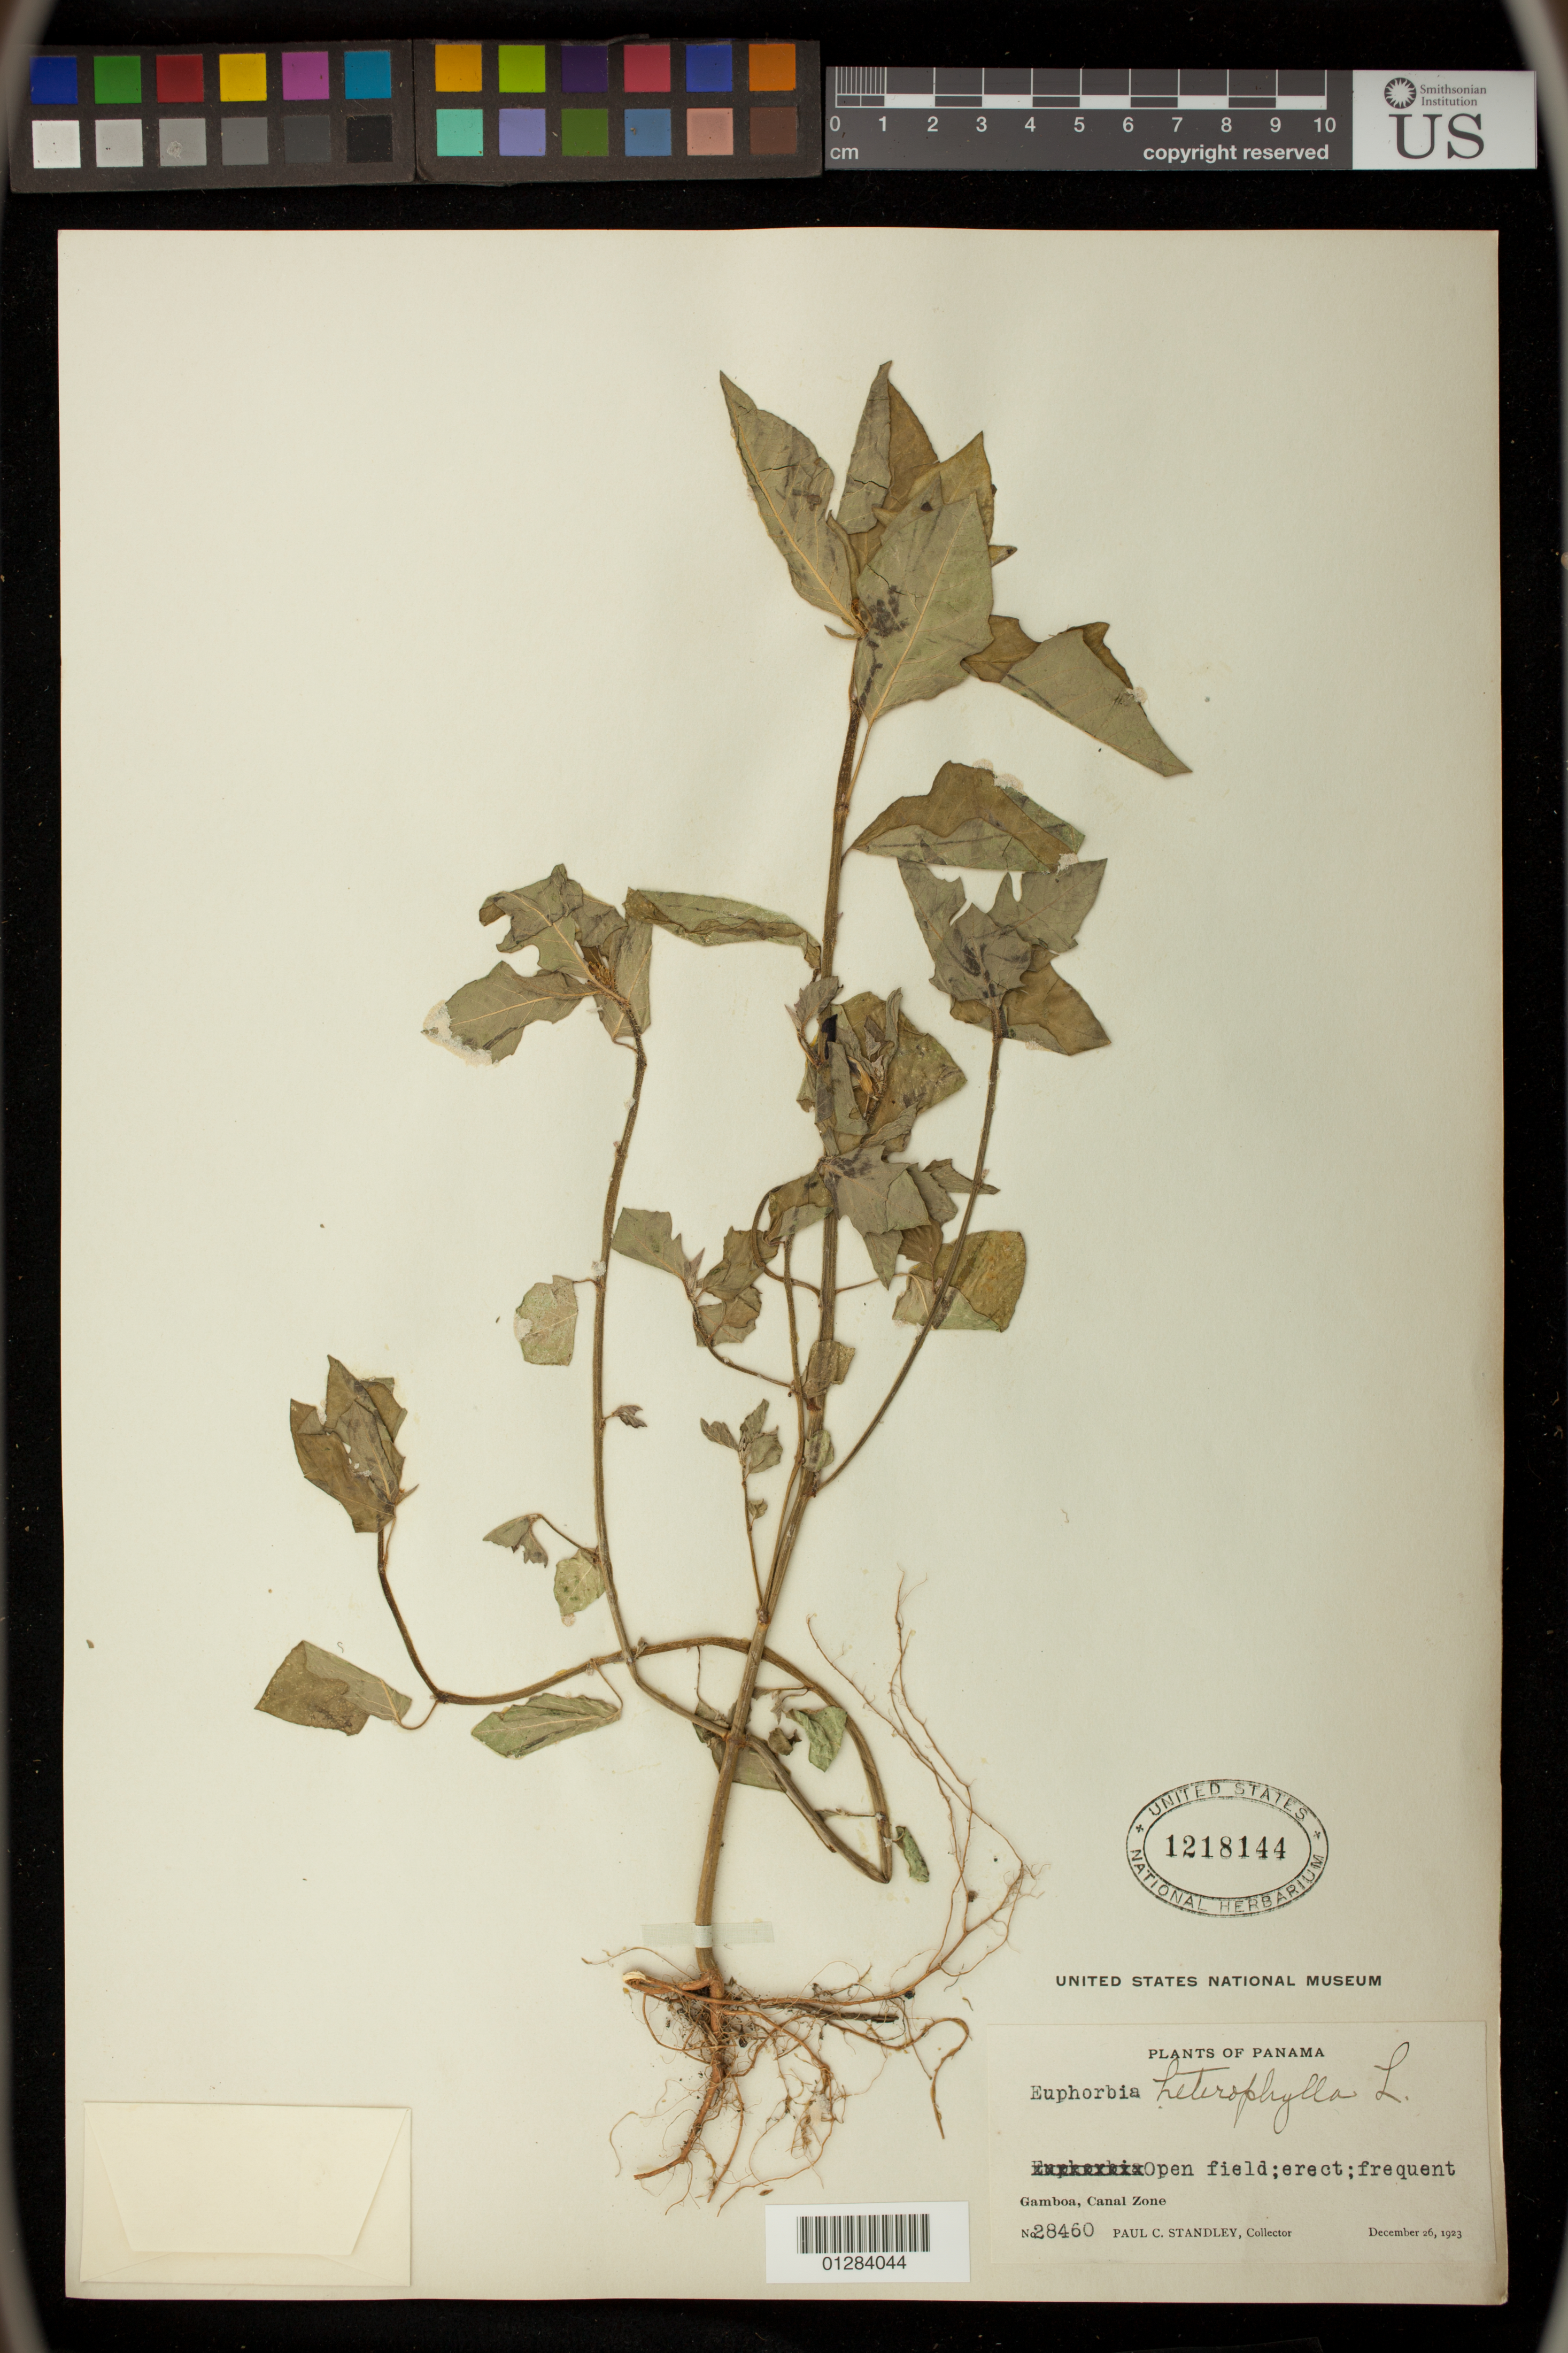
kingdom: Plantae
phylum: Tracheophyta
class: Magnoliopsida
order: Malpighiales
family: Euphorbiaceae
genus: Euphorbia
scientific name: Euphorbia heterophylla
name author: L.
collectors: P. C. Standley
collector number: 28460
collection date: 1923-12-26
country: Panama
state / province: Colón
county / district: Canal Zone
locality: Gamboa, Canal Zone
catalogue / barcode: US 1218144